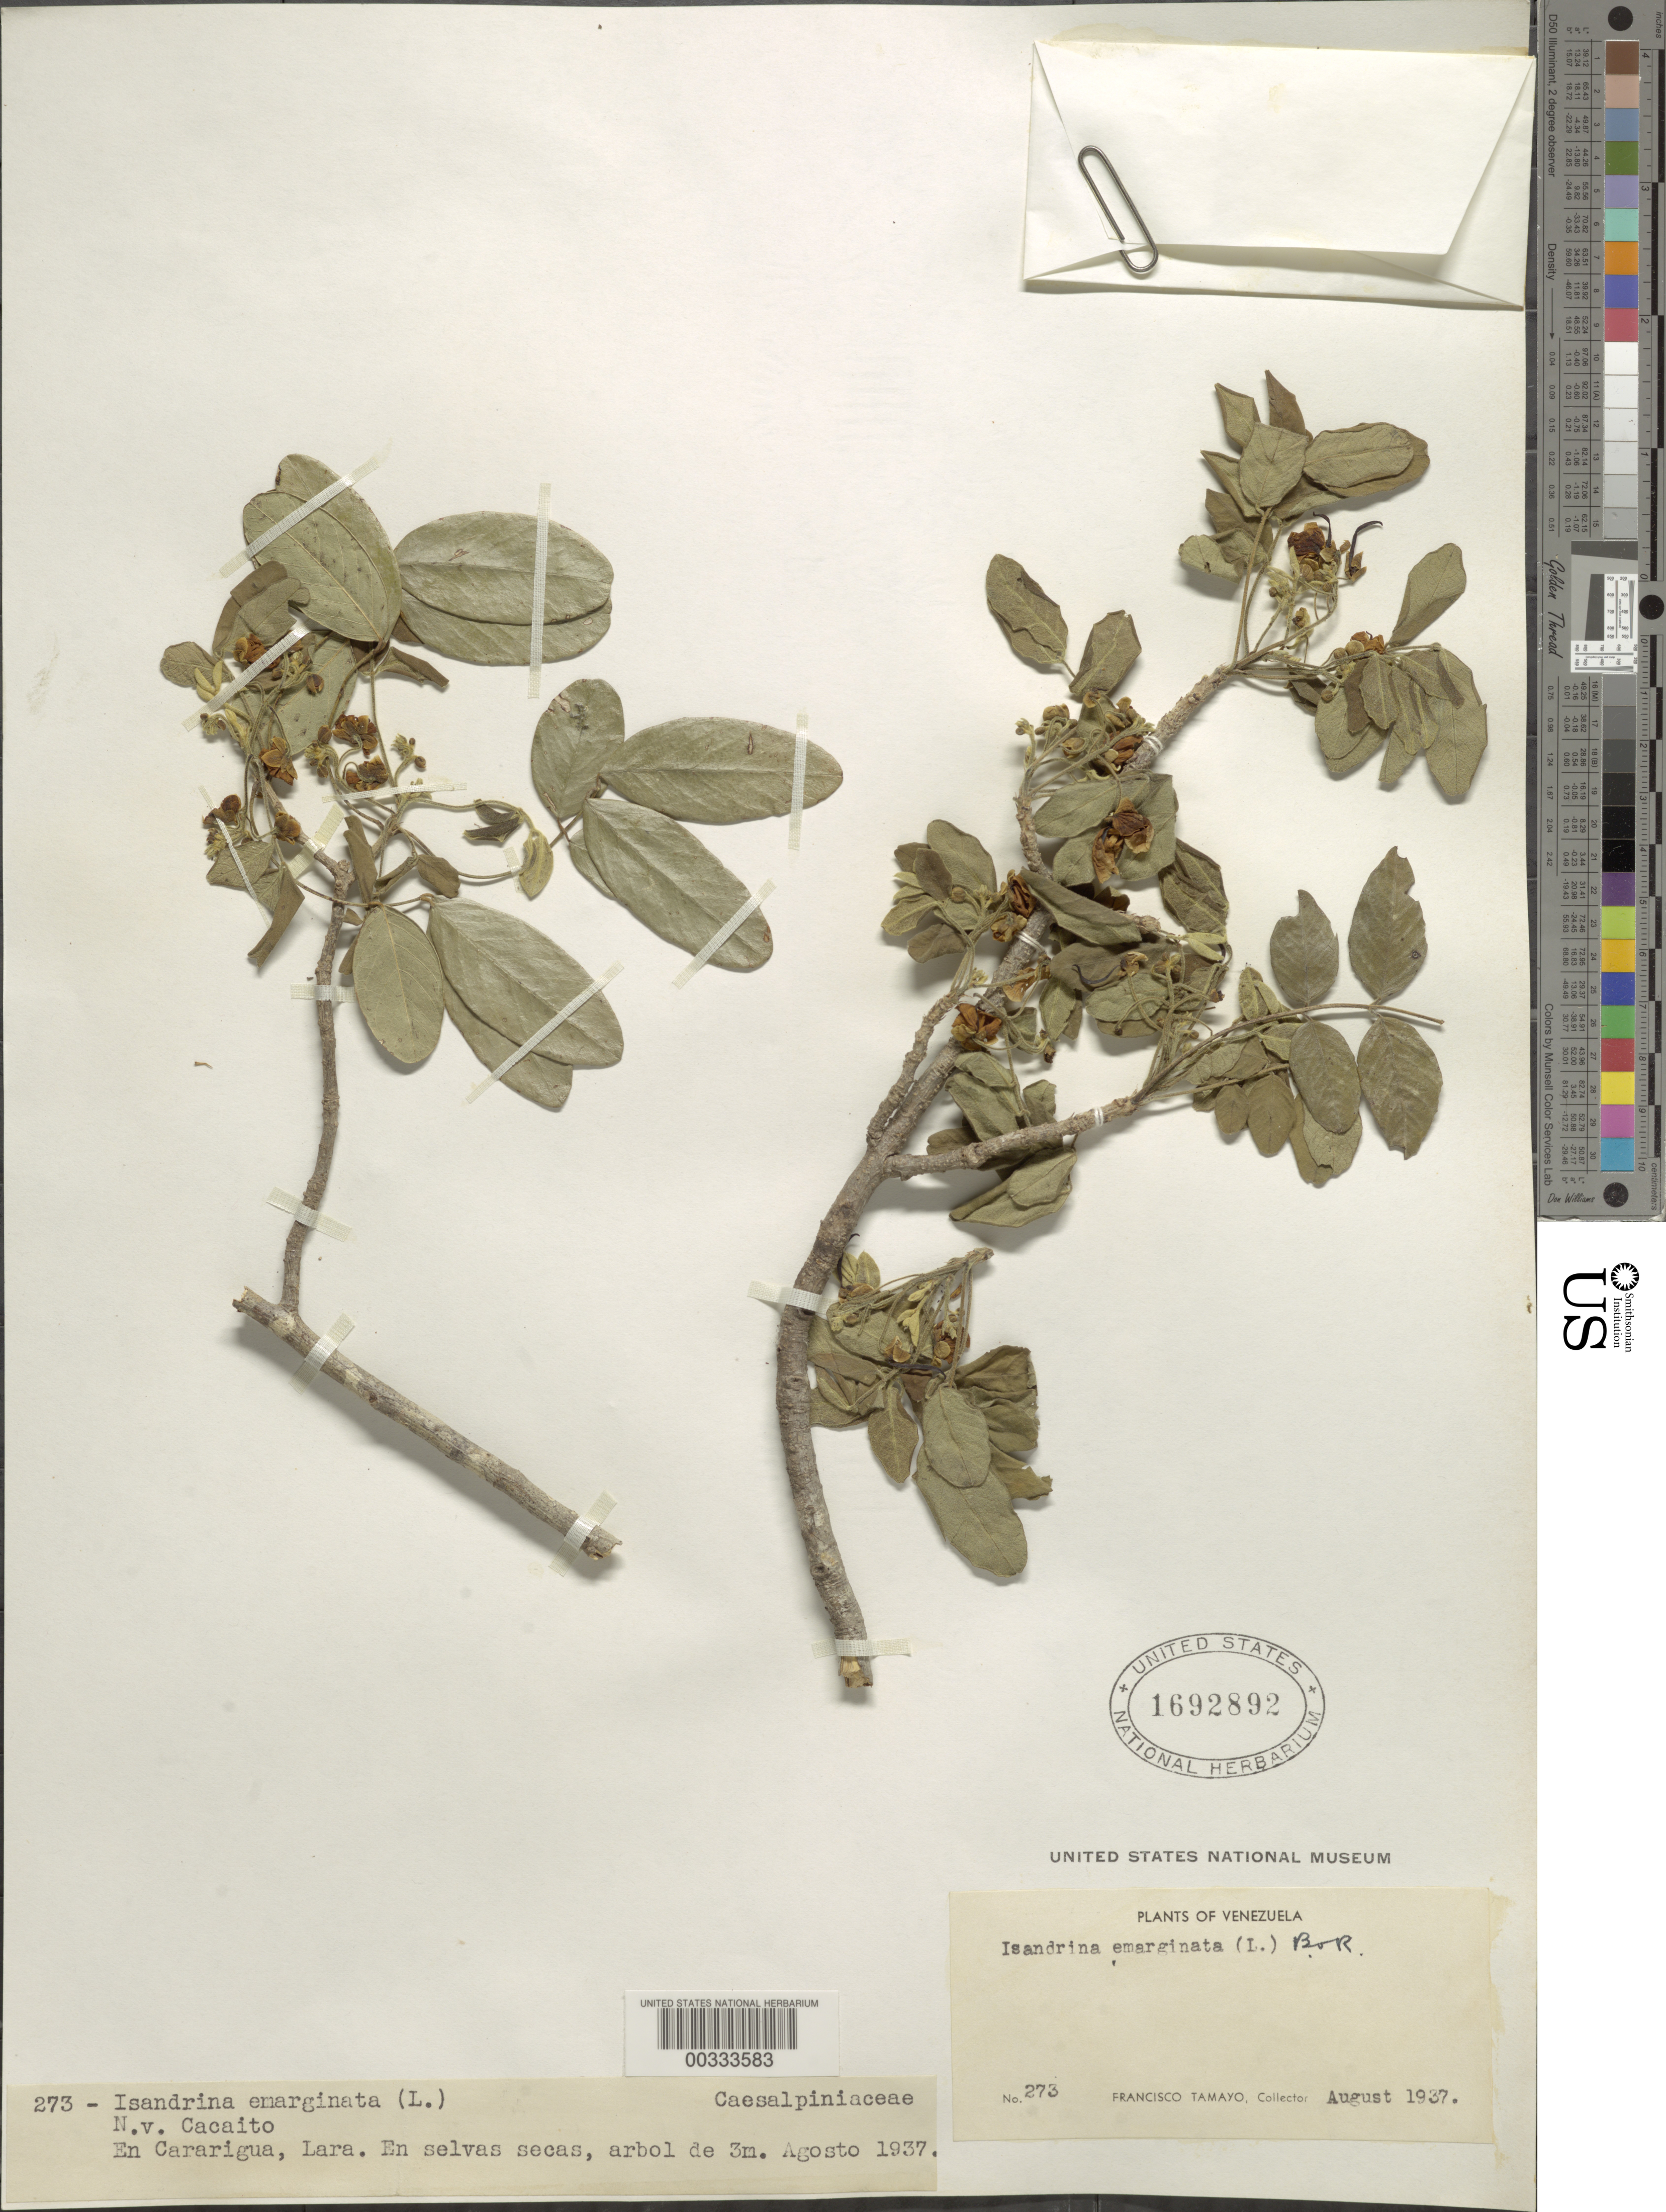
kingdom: Plantae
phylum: Tracheophyta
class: Magnoliopsida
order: Fabales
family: Fabaceae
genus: Senna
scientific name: Senna atomaria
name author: (L.) H.S. Irwin & Barneby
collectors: F. Tamayo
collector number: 273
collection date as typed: Aug 1937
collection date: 1937-08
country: Venezuela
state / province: Lara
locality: In cararigua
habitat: Secondary forest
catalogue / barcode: US 1692892